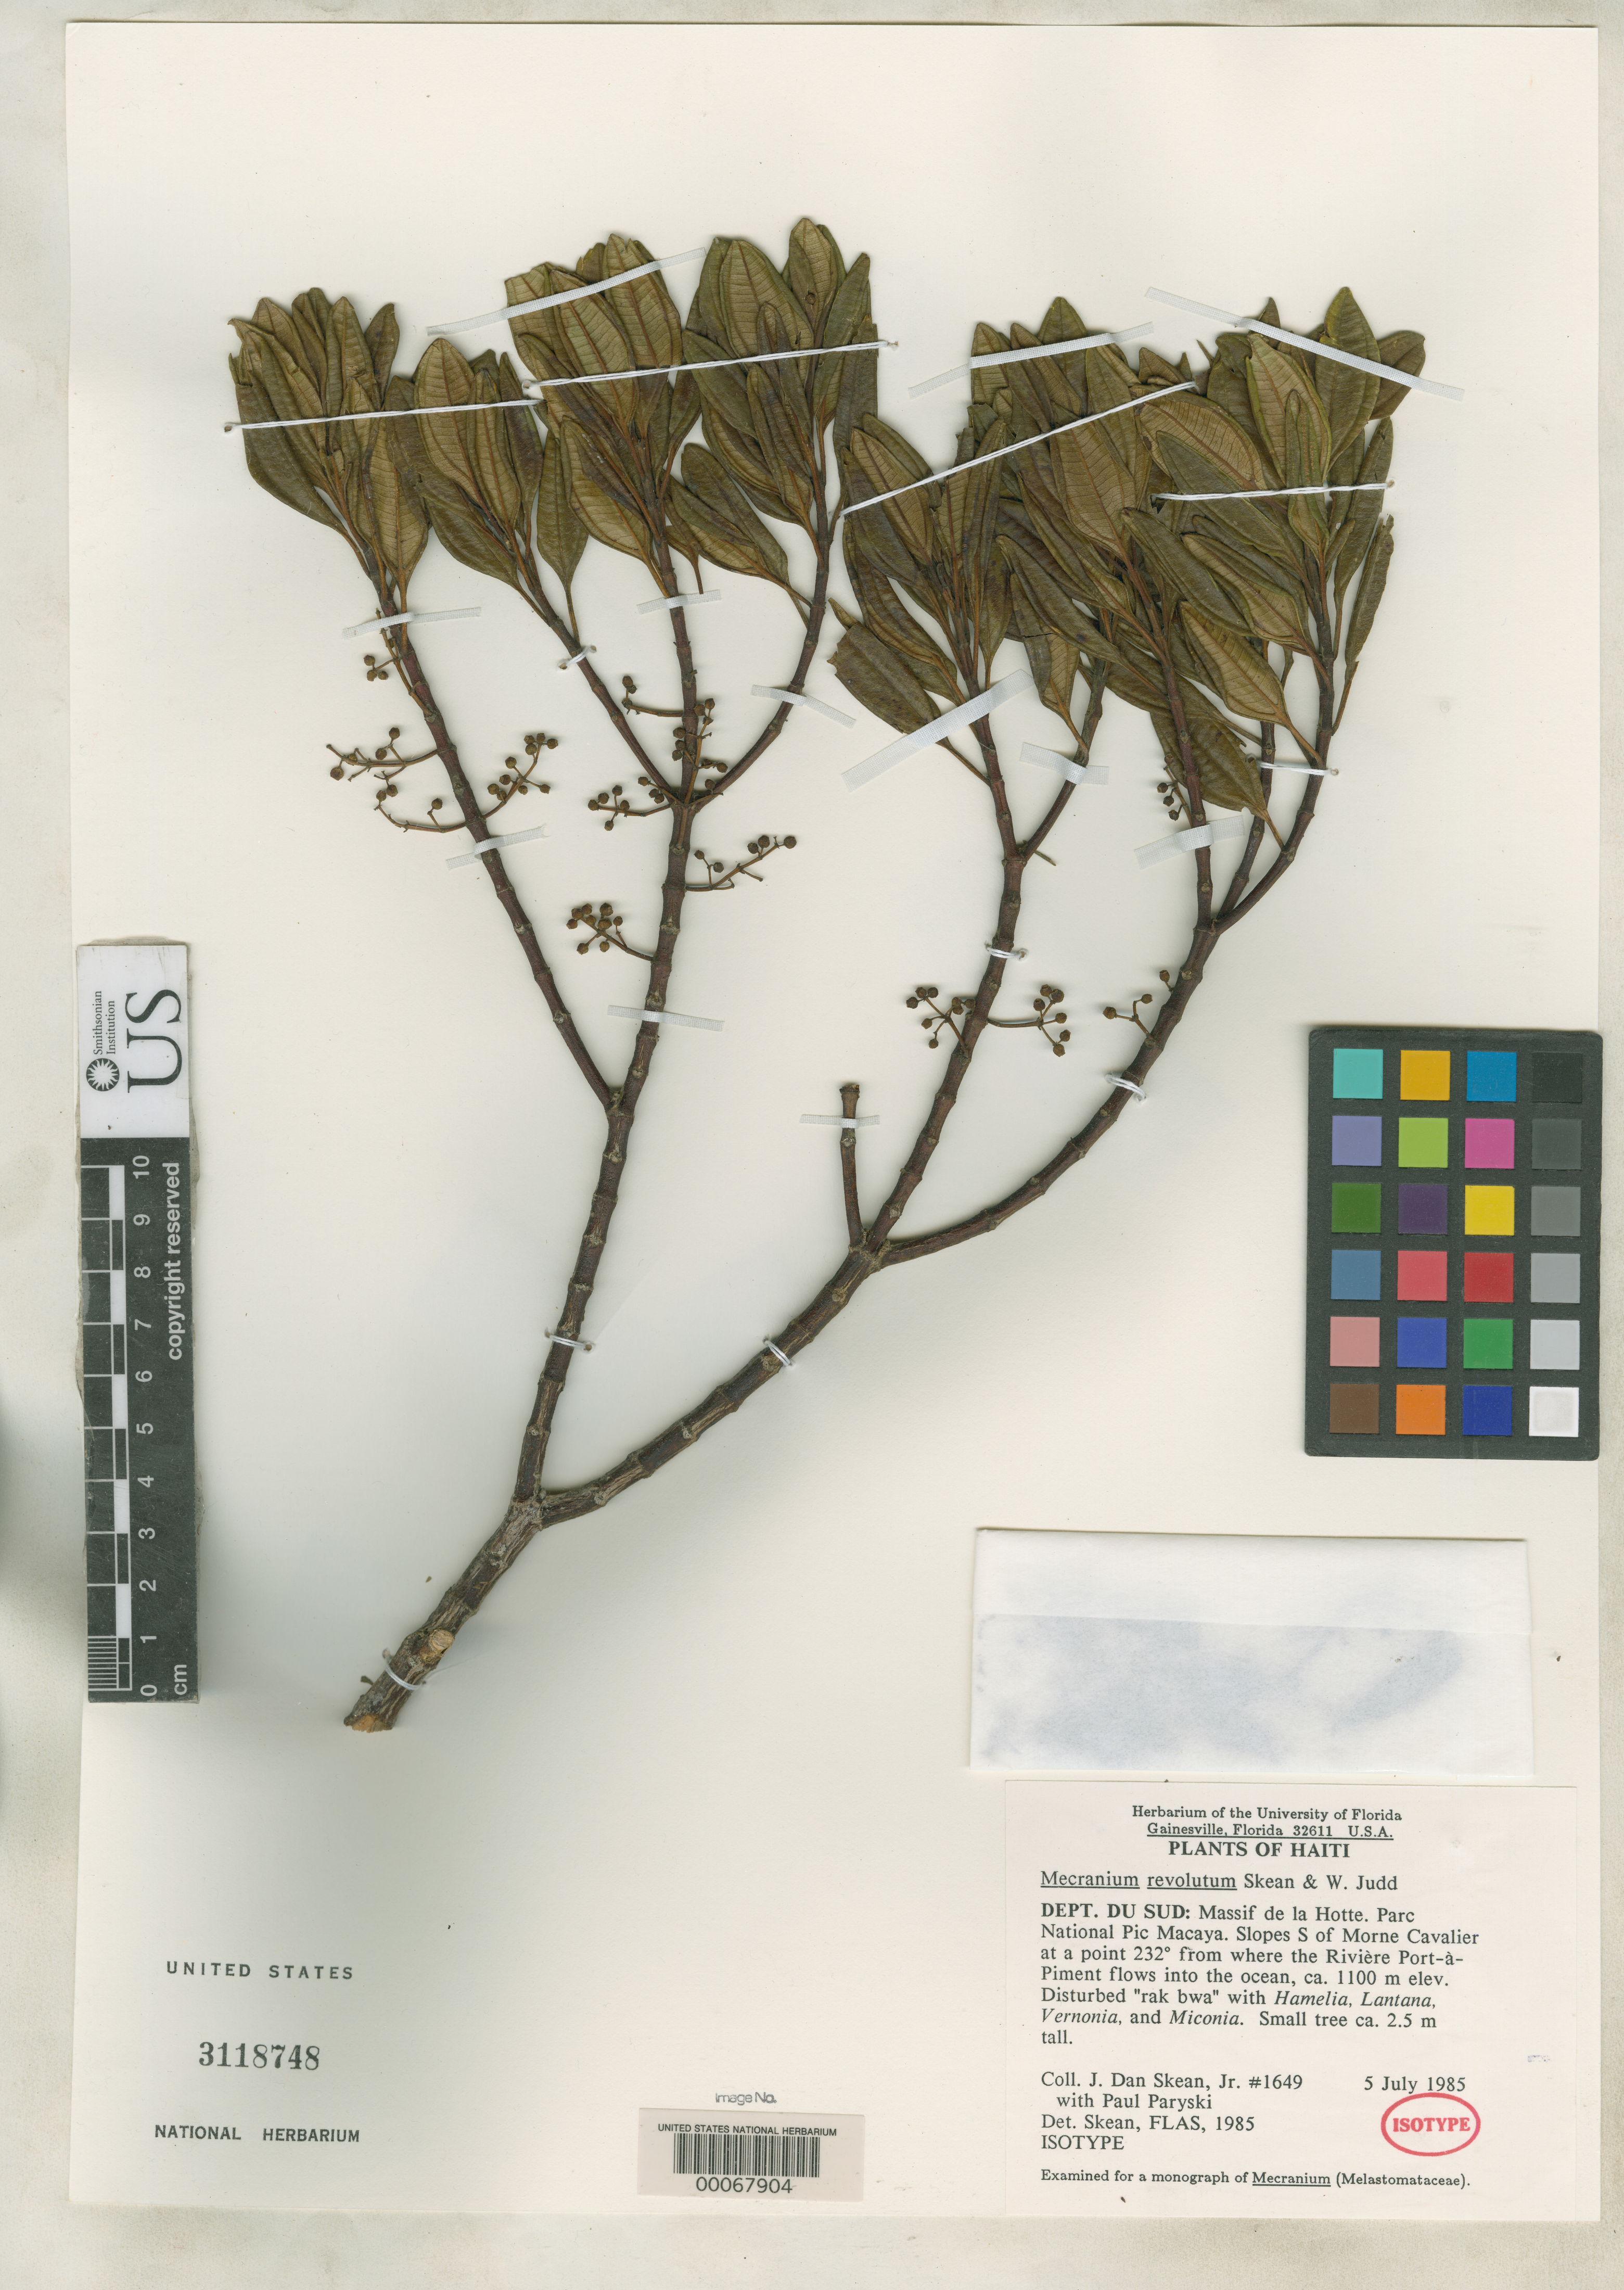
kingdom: Plantae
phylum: Tracheophyta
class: Magnoliopsida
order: Myrtales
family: Melastomataceae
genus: Mecranium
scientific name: Mecranium revolutum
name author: Skean & Judd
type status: Isotype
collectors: J. D. Skean & P. Paryski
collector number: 1649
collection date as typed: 05 Jul 1985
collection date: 1985-07-05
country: Haiti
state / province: Sud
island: Hispaniola Island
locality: Massif de la Hotte, Parc National Pic Macaya, slopes S of Morne Cavalier, pt. 232 where Riviere Port-a-Piment flows in ocean.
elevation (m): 1100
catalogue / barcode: US 3118748